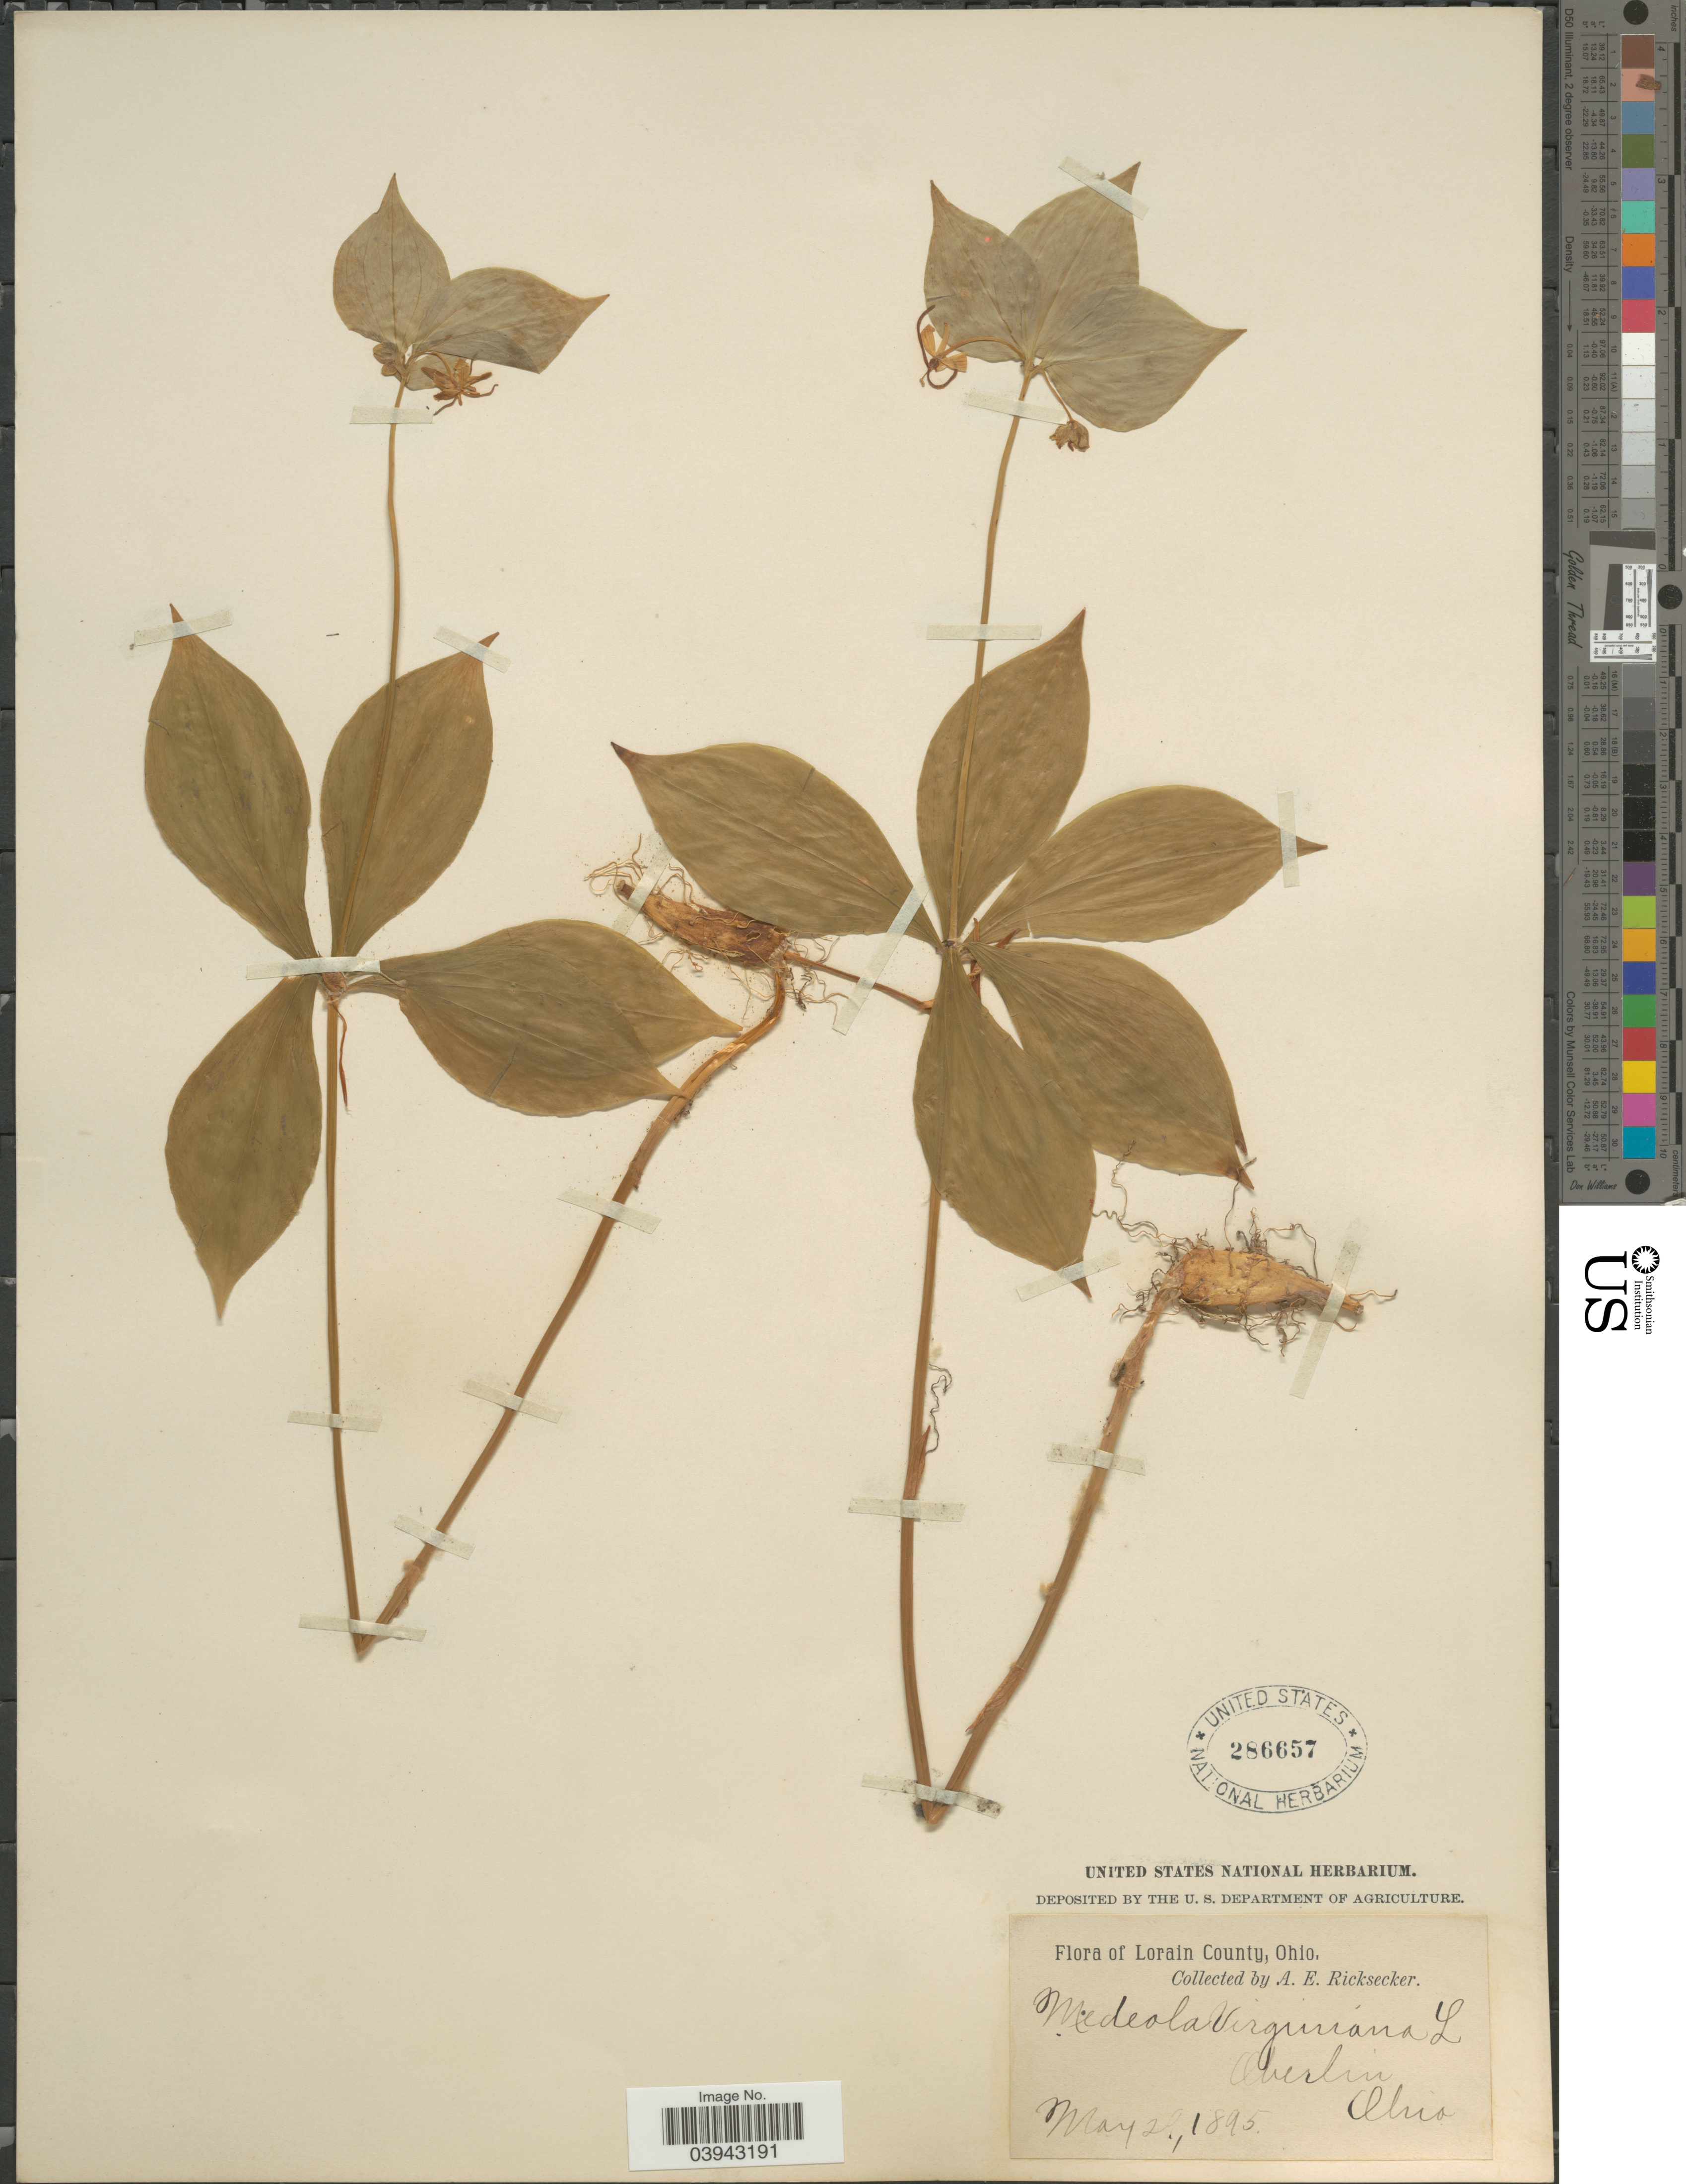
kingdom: Plantae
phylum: Tracheophyta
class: Liliopsida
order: Liliales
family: Liliaceae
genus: Medeola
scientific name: Medeola virginiana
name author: (L.) Desf.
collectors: A. E. Ricksecker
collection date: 1895-05-20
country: United States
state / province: Ohio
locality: Lorain County. Oberlin.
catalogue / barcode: US 286657